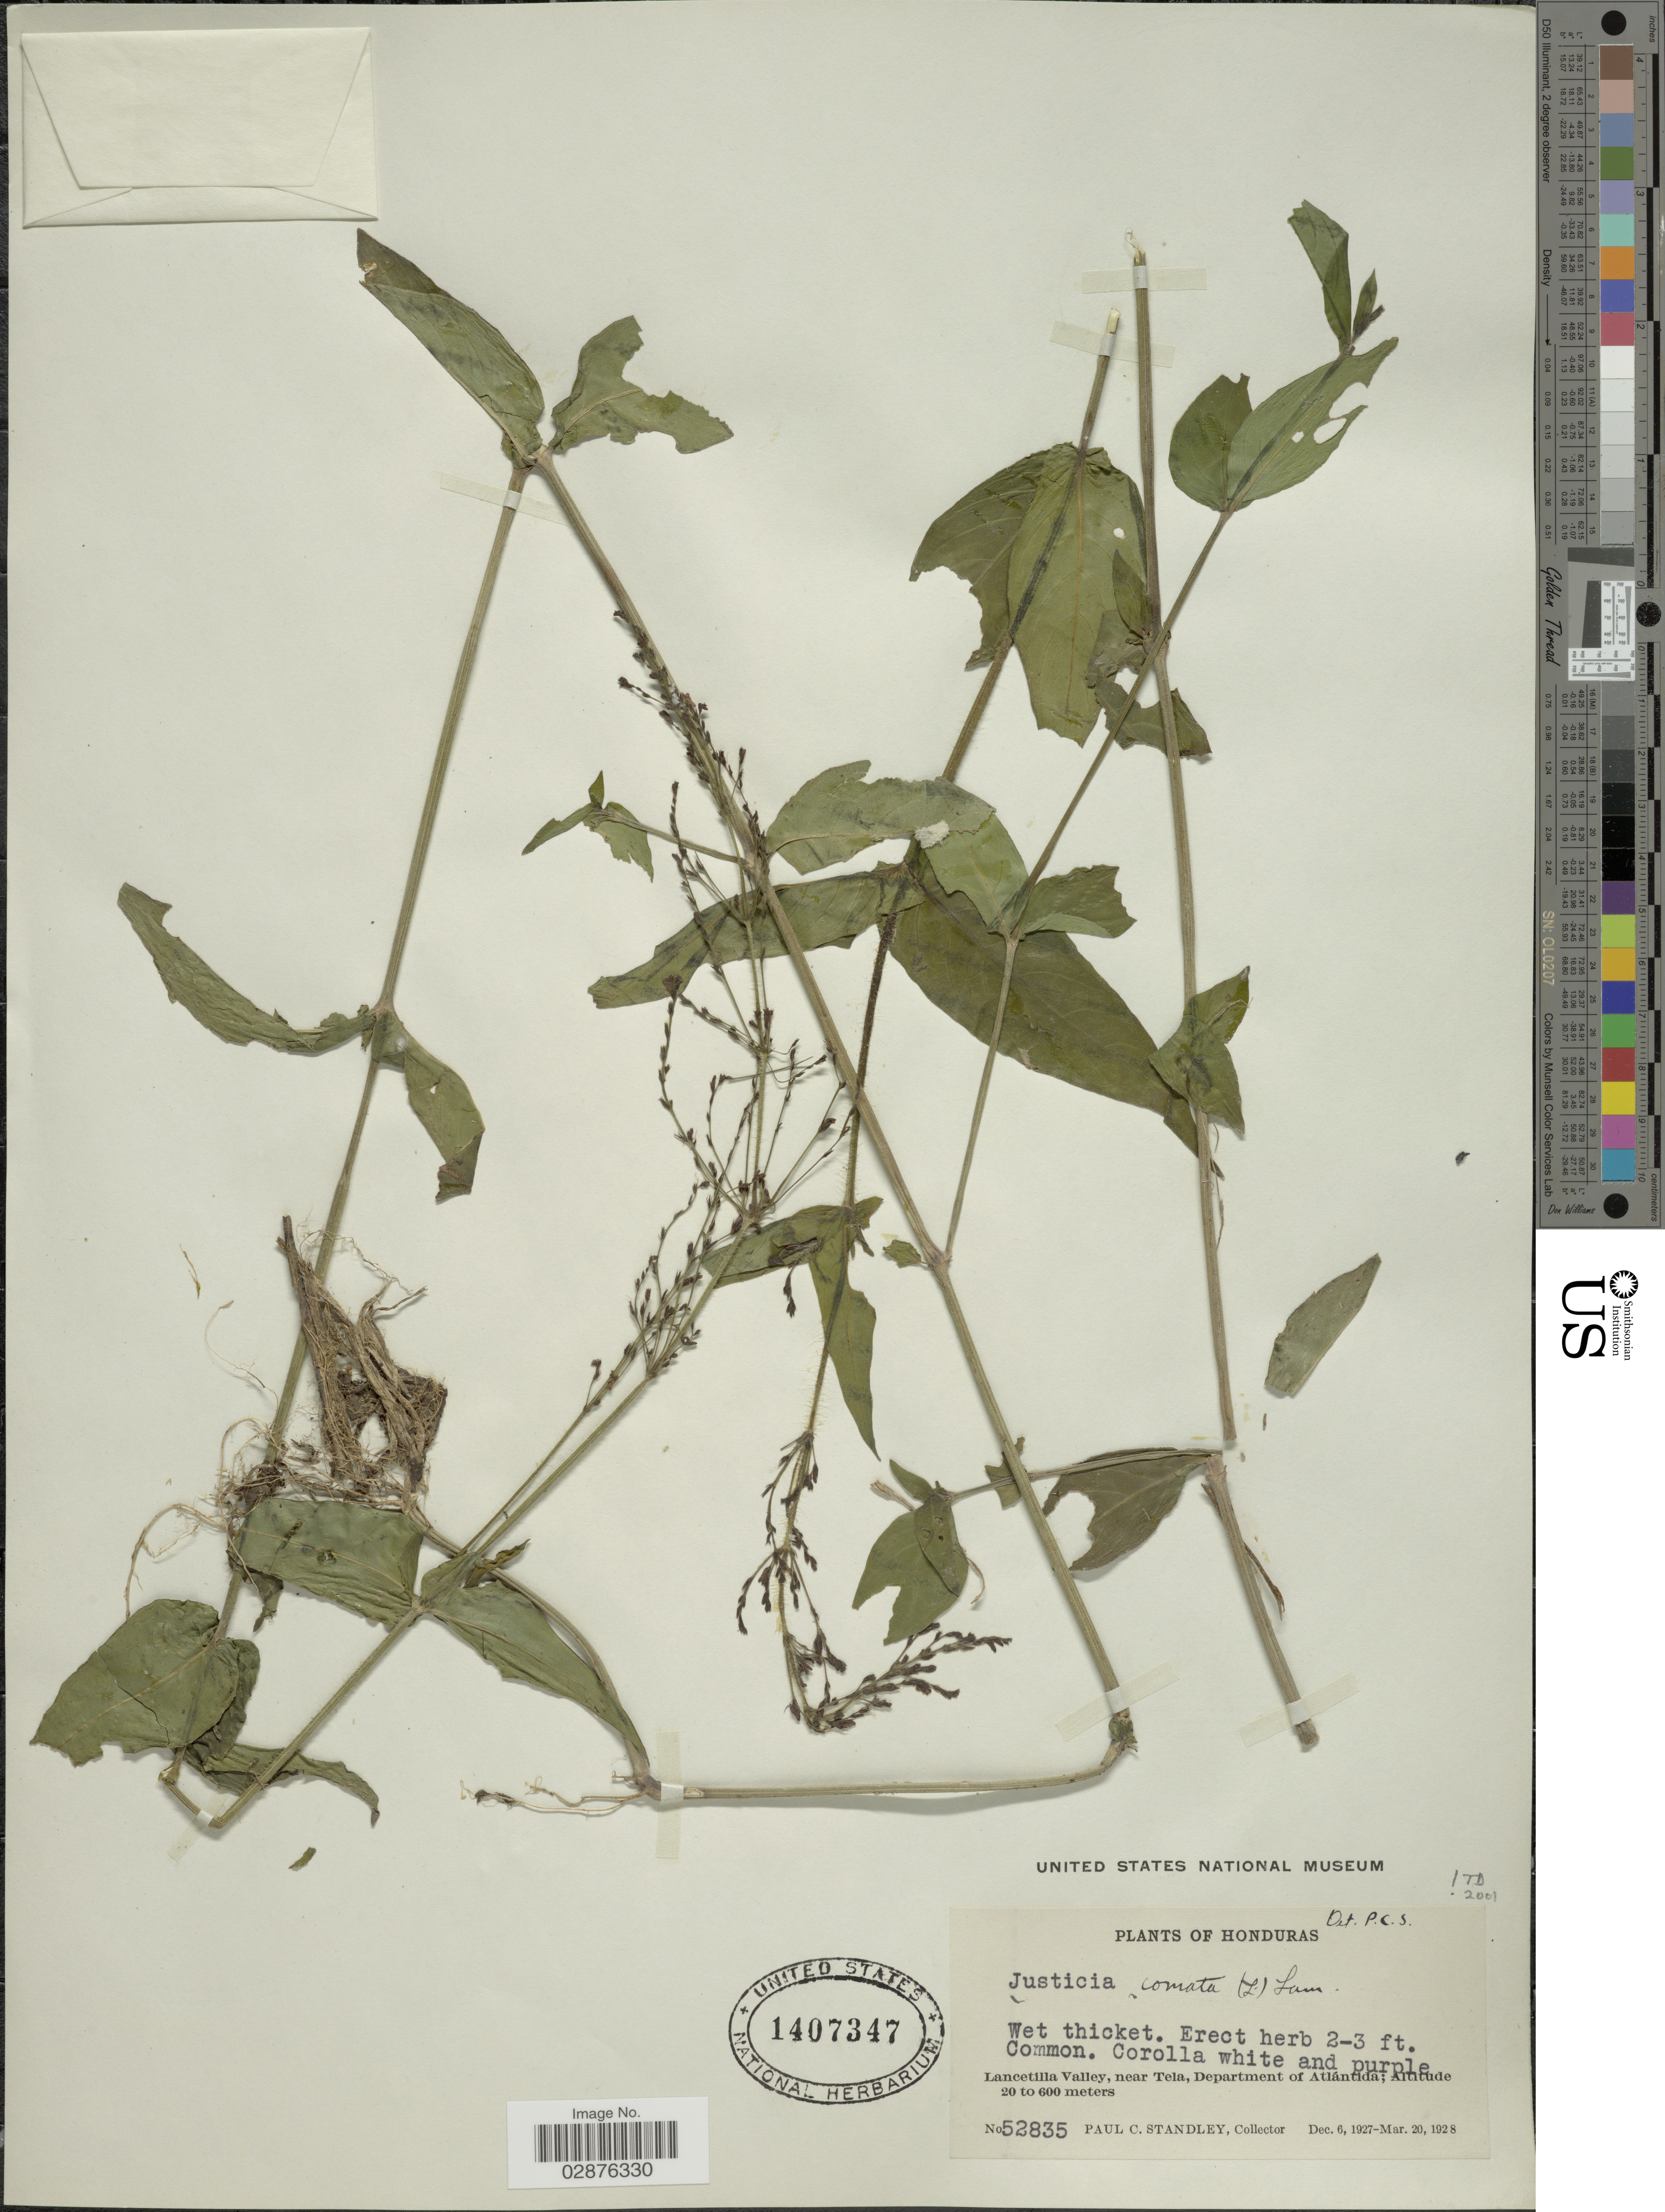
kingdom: Plantae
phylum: Tracheophyta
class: Magnoliopsida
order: Lamiales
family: Acanthaceae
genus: Justicia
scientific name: Justicia comata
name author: (L.) Lam.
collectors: P. C. Standley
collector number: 52835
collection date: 1927-12-06/1928-03-20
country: Honduras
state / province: Atlántida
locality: Lancetilla Valley, near Tela, Departement of Atlántida.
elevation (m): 20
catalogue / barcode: US 1407347